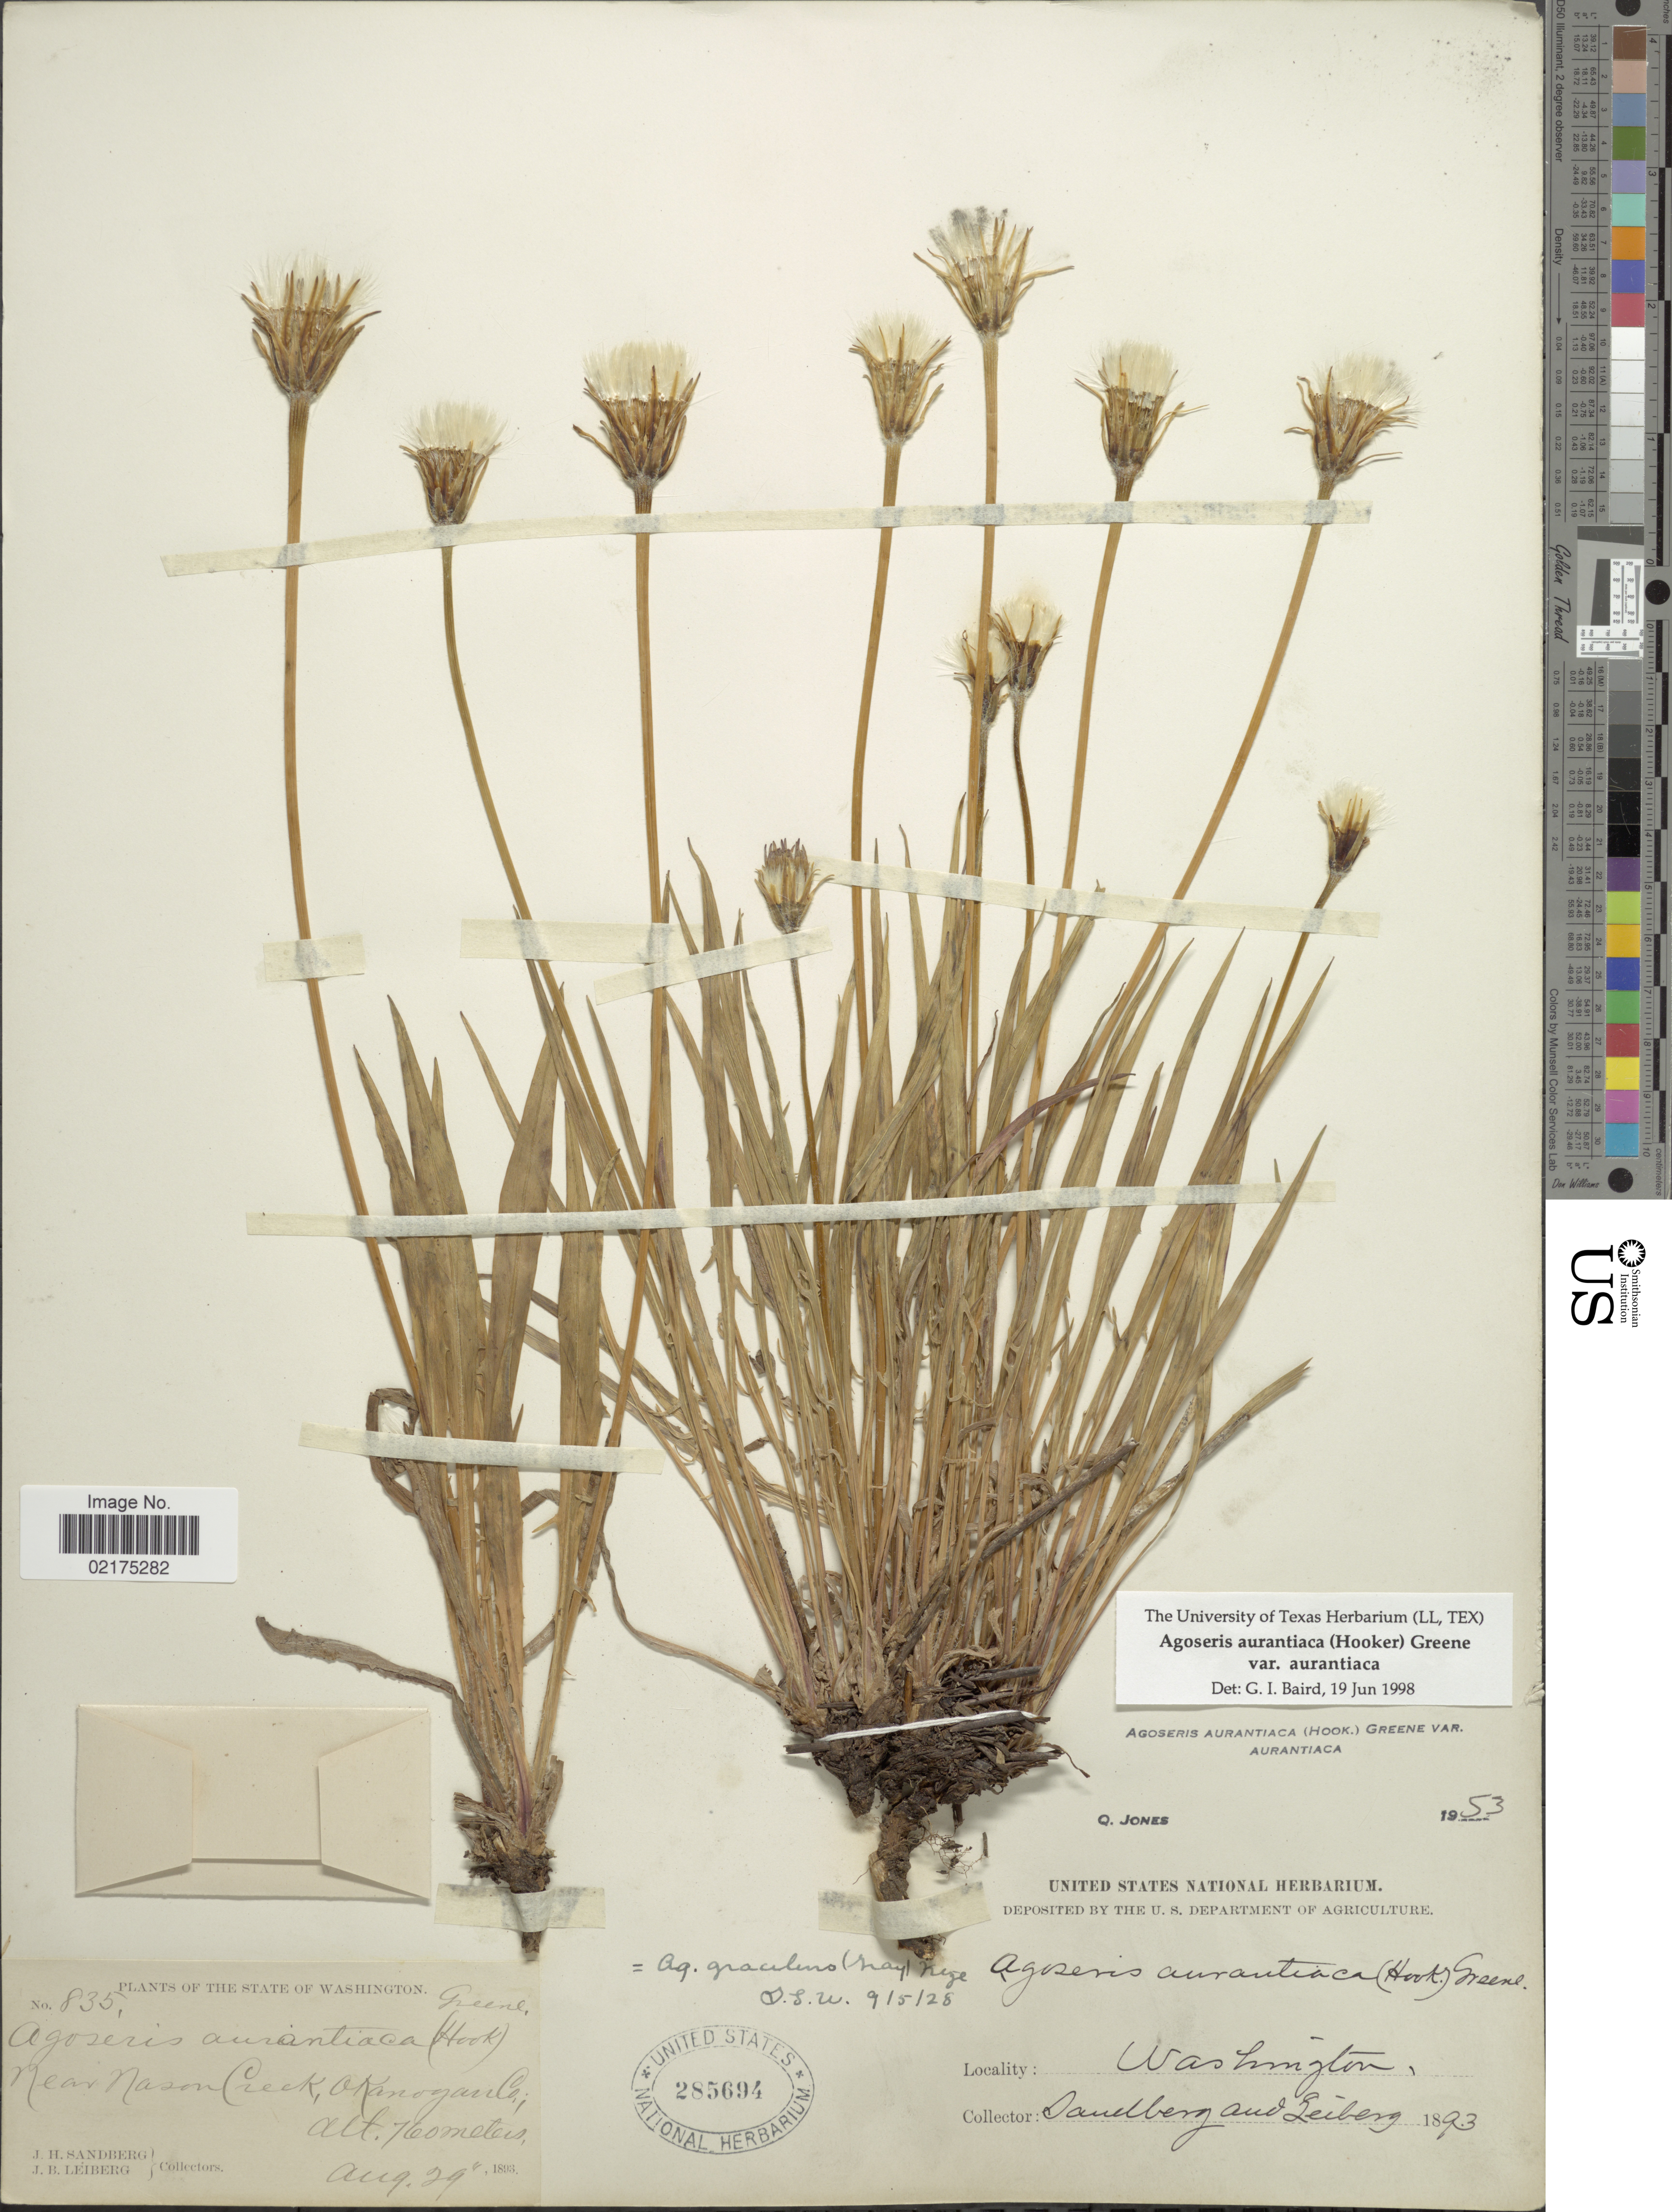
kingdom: Plantae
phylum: Tracheophyta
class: Magnoliopsida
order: Asterales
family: Asteraceae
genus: Agoseris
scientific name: Agoseris aurantiaca var. aurantiaca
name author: (Hook.) Greene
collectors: J. H. Sandberg & J. B. Leiberg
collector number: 835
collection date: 1893-08-29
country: United States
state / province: Washington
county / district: Okanogan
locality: Near Nason Creek, Okanogan Co.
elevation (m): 760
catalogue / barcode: US 285694